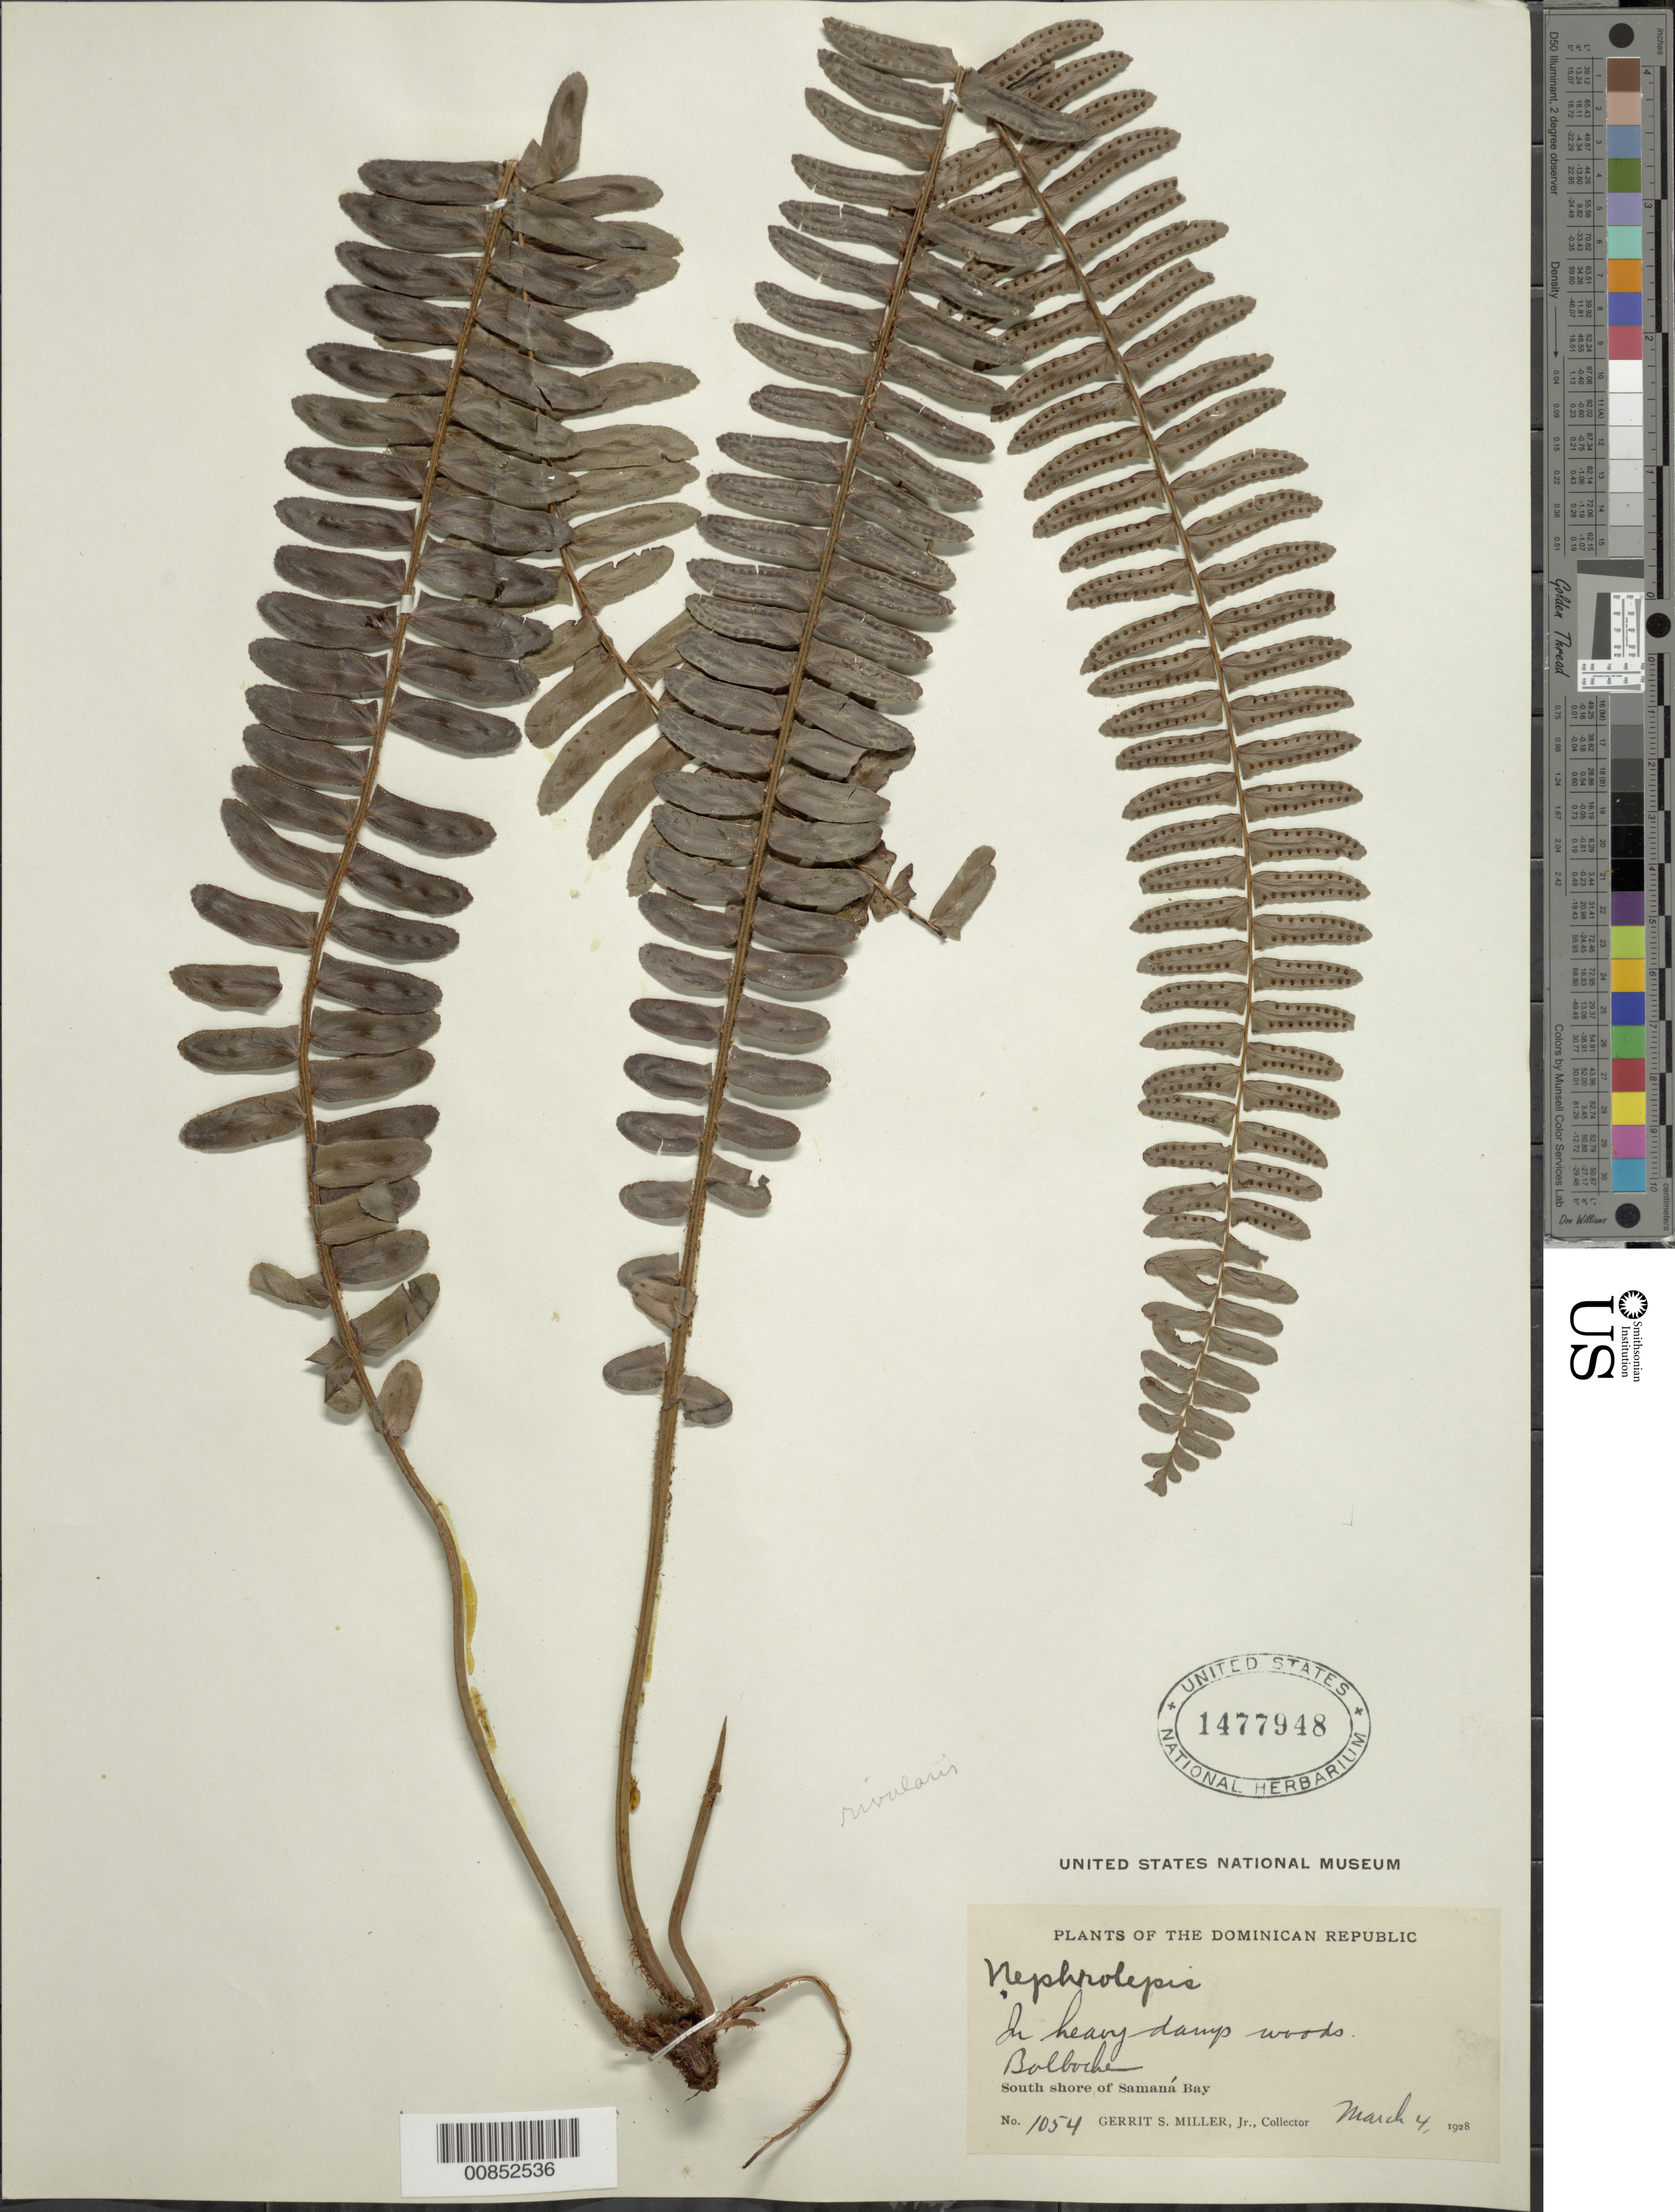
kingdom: Plantae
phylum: Tracheophyta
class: Polypodiopsida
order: Polypodiales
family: Nephrolepidaceae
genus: Nephrolepis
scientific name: Nephrolepis rivularis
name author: (Vahl) Mett. ex Krug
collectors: G. S. Miller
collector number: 1054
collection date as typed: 04 Mar 1928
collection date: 1928-03-04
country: Dominican Republic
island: Hispaniola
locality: Samaná Bay, S shore; Bolboche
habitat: Damp heavy woods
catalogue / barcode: US 1477948